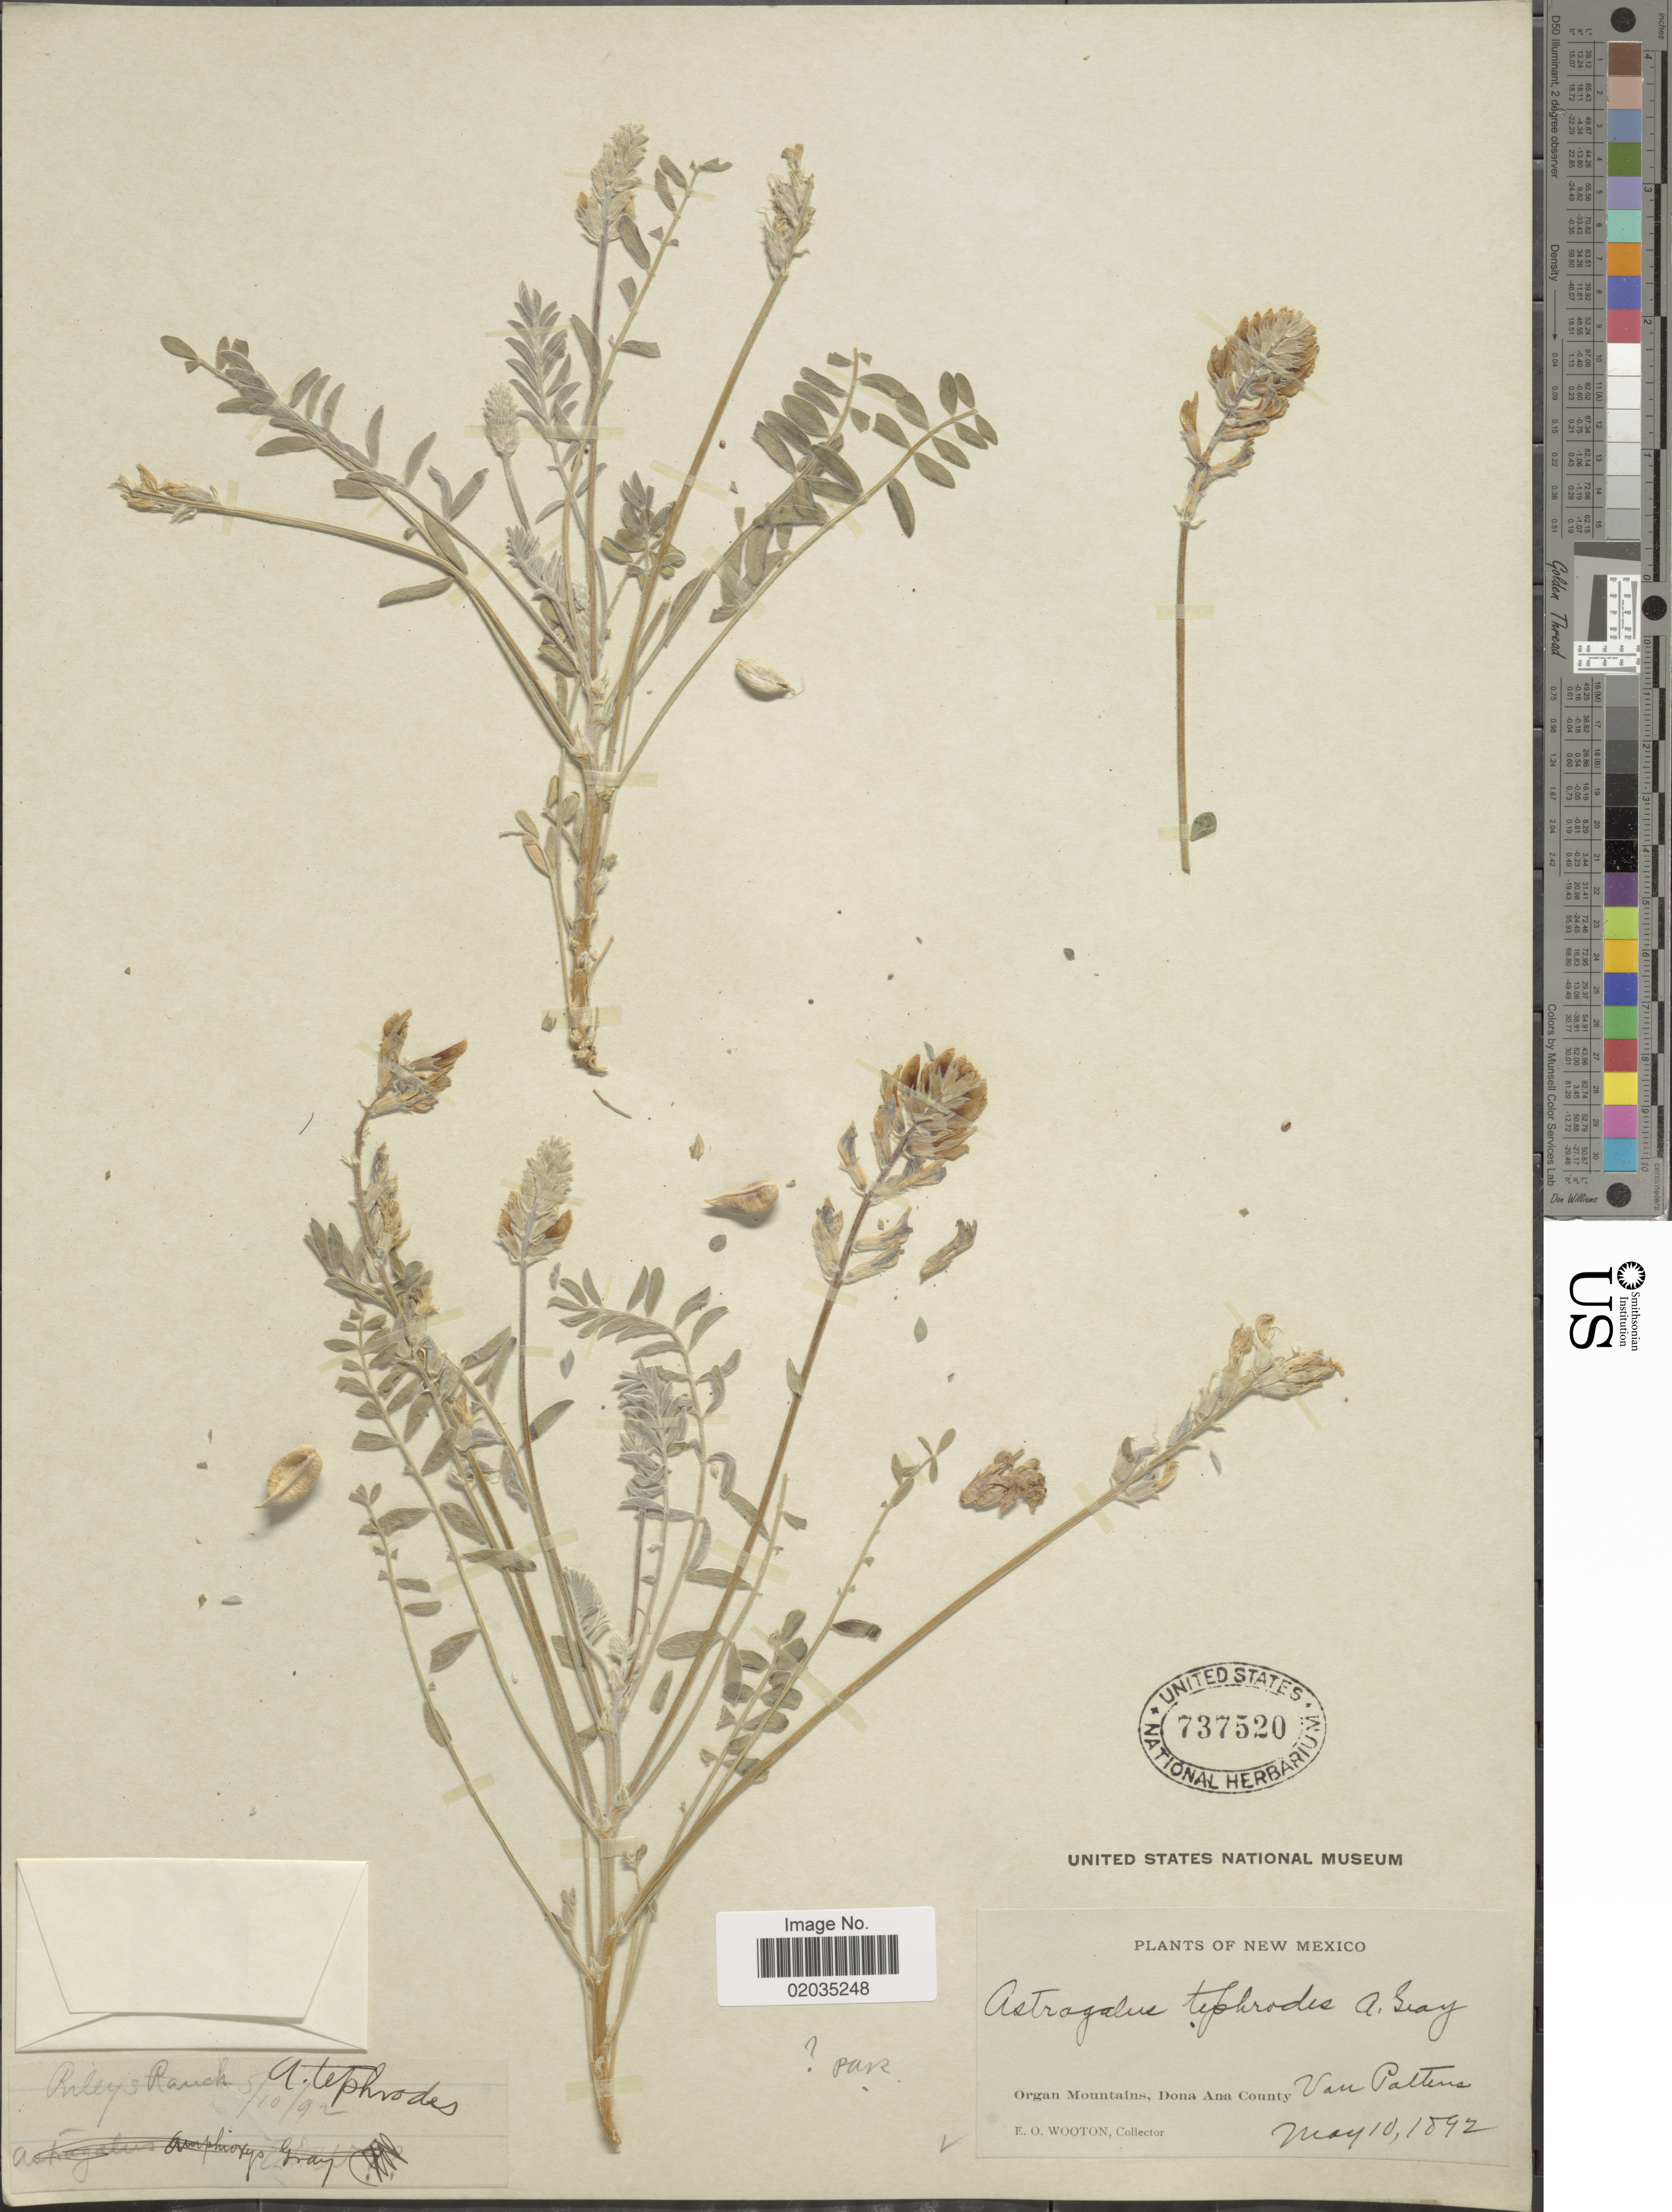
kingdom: Plantae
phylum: Tracheophyta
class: Magnoliopsida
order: Fabales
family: Fabaceae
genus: Astragalus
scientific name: Astragalus tephrodes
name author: A. Gray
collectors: E. O. Wooton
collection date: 1892-05-10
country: United States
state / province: New Mexico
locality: Organ Mountains, Dona Ana County, Van Pattens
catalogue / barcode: US 737520